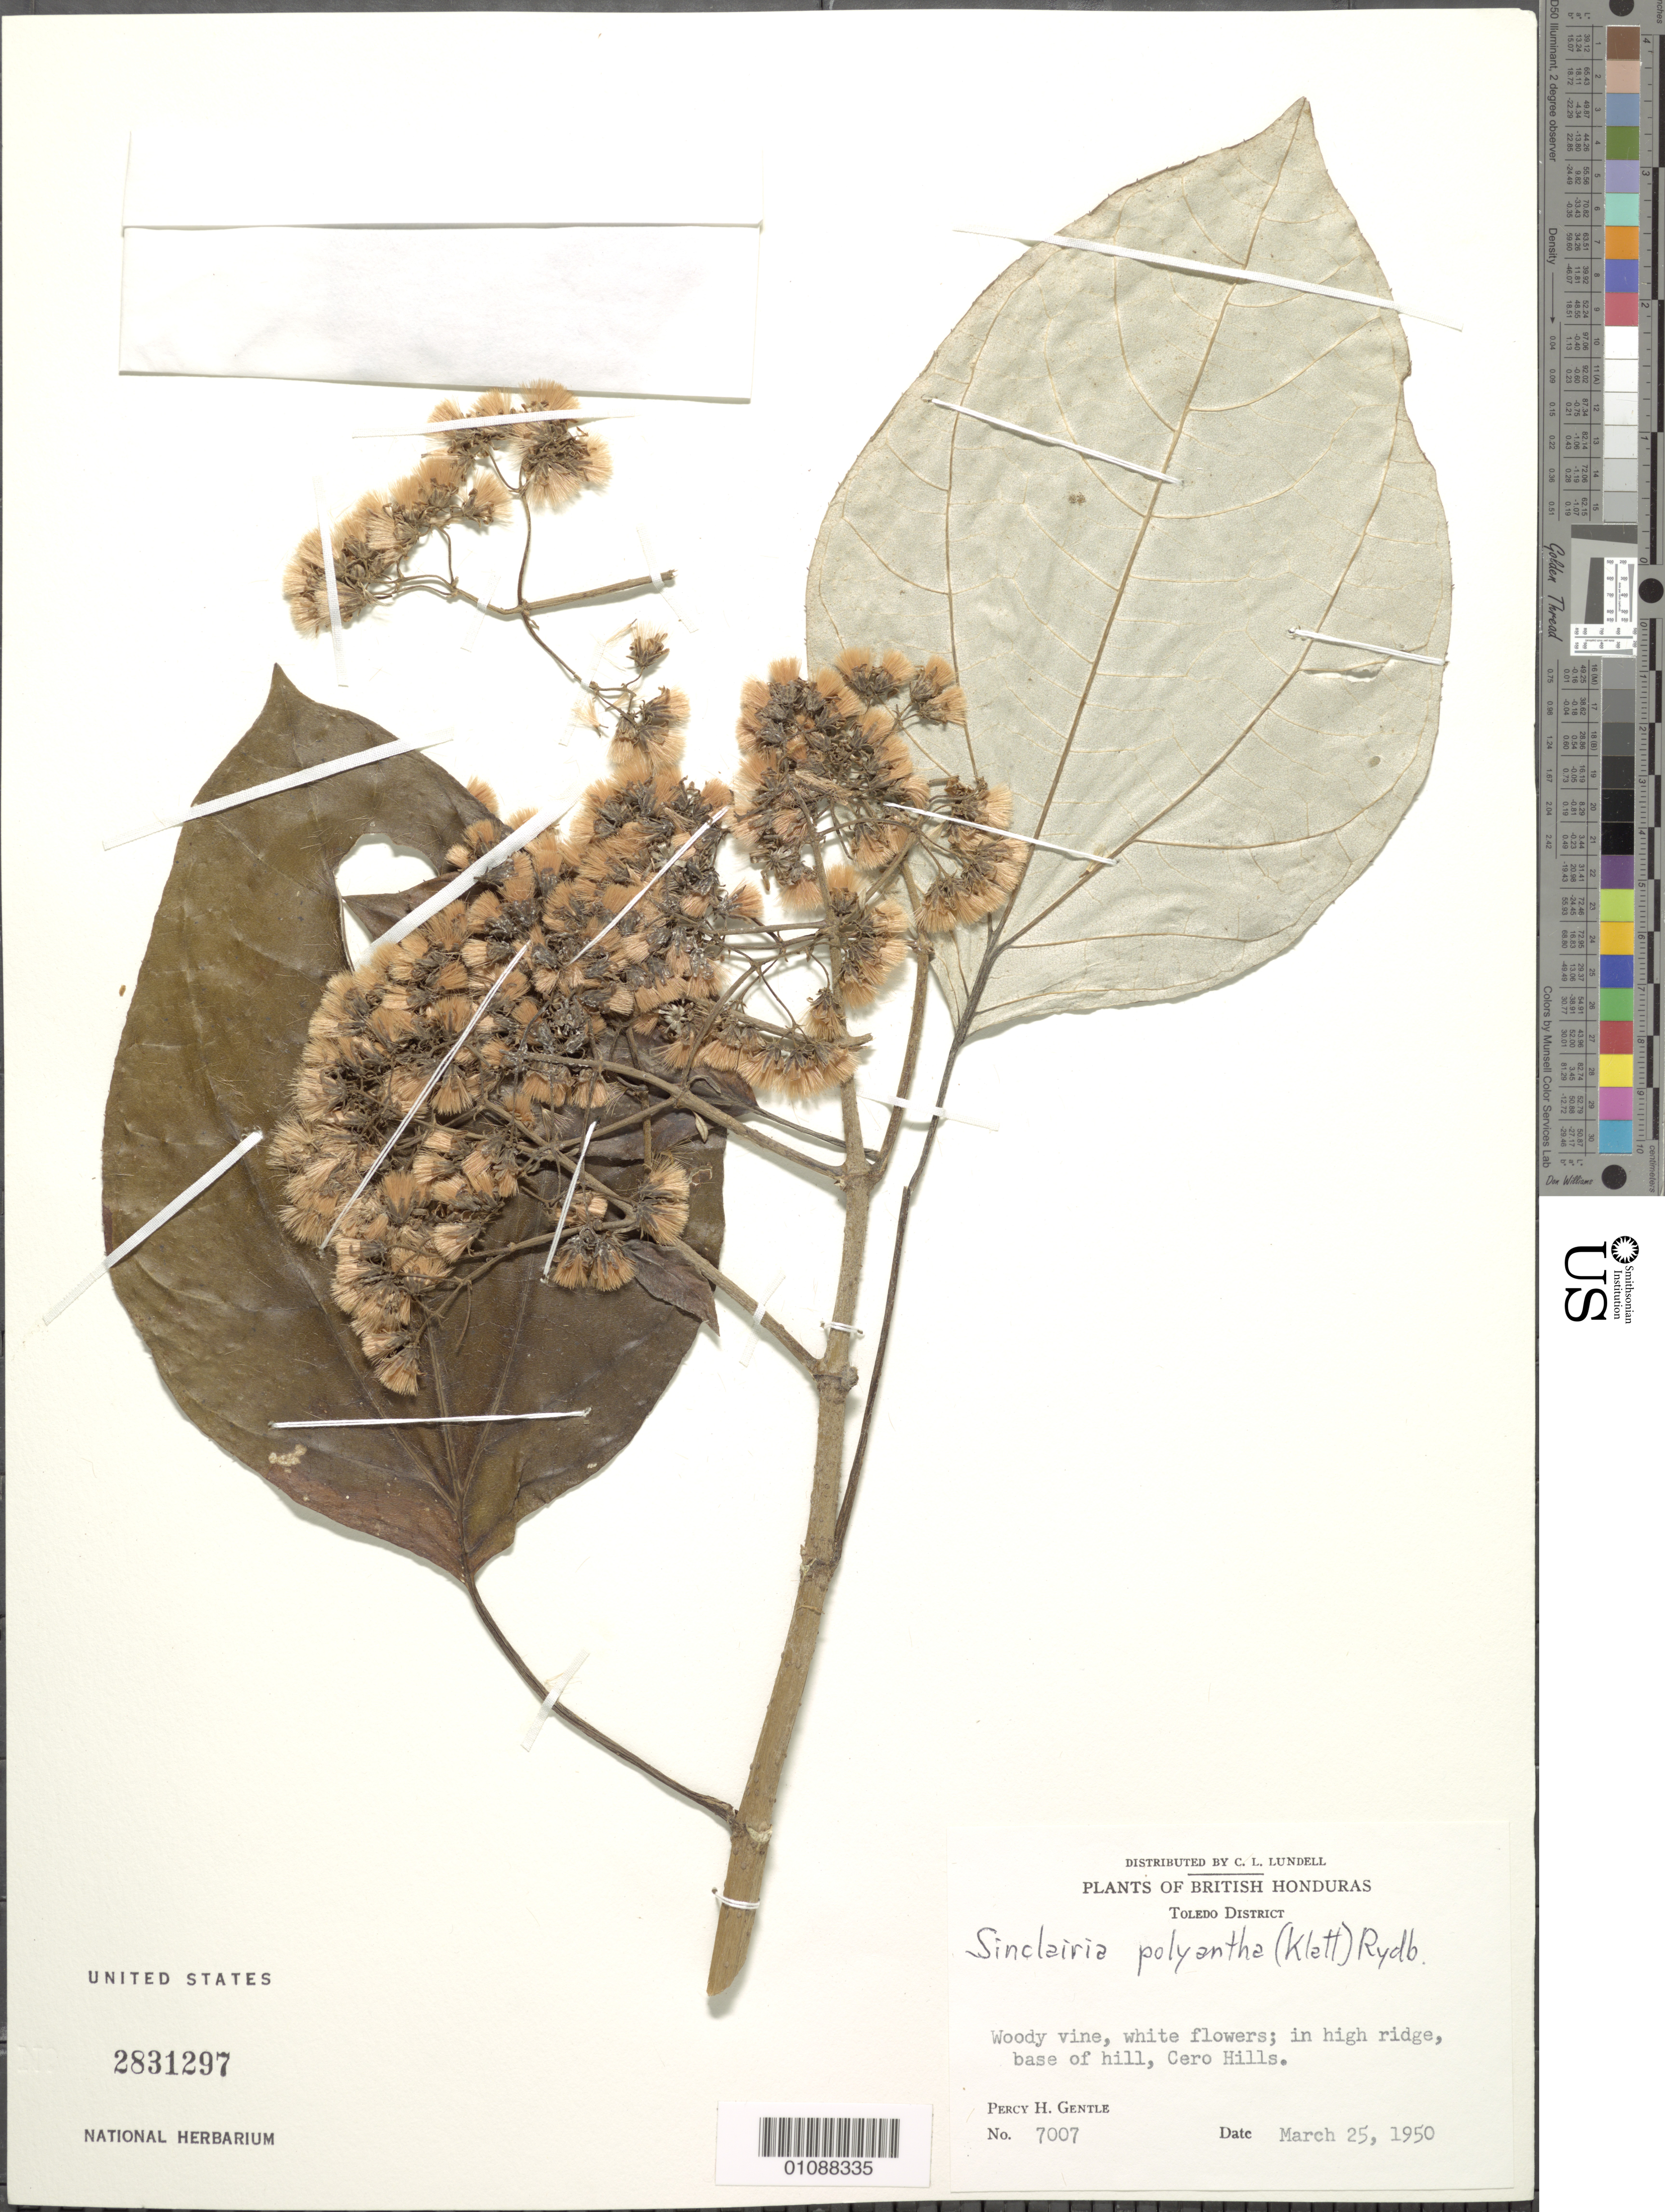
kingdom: Plantae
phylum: Tracheophyta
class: Magnoliopsida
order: Asterales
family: Asteraceae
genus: Sinclairia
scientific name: Sinclairia polyantha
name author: (Klatt) Rydb.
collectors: P. H. Gentle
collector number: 7007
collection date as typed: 25 March 1950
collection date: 1950-03-25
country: Belize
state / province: Toledo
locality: Cero hills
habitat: High ridge at base of hill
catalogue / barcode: US 2831297